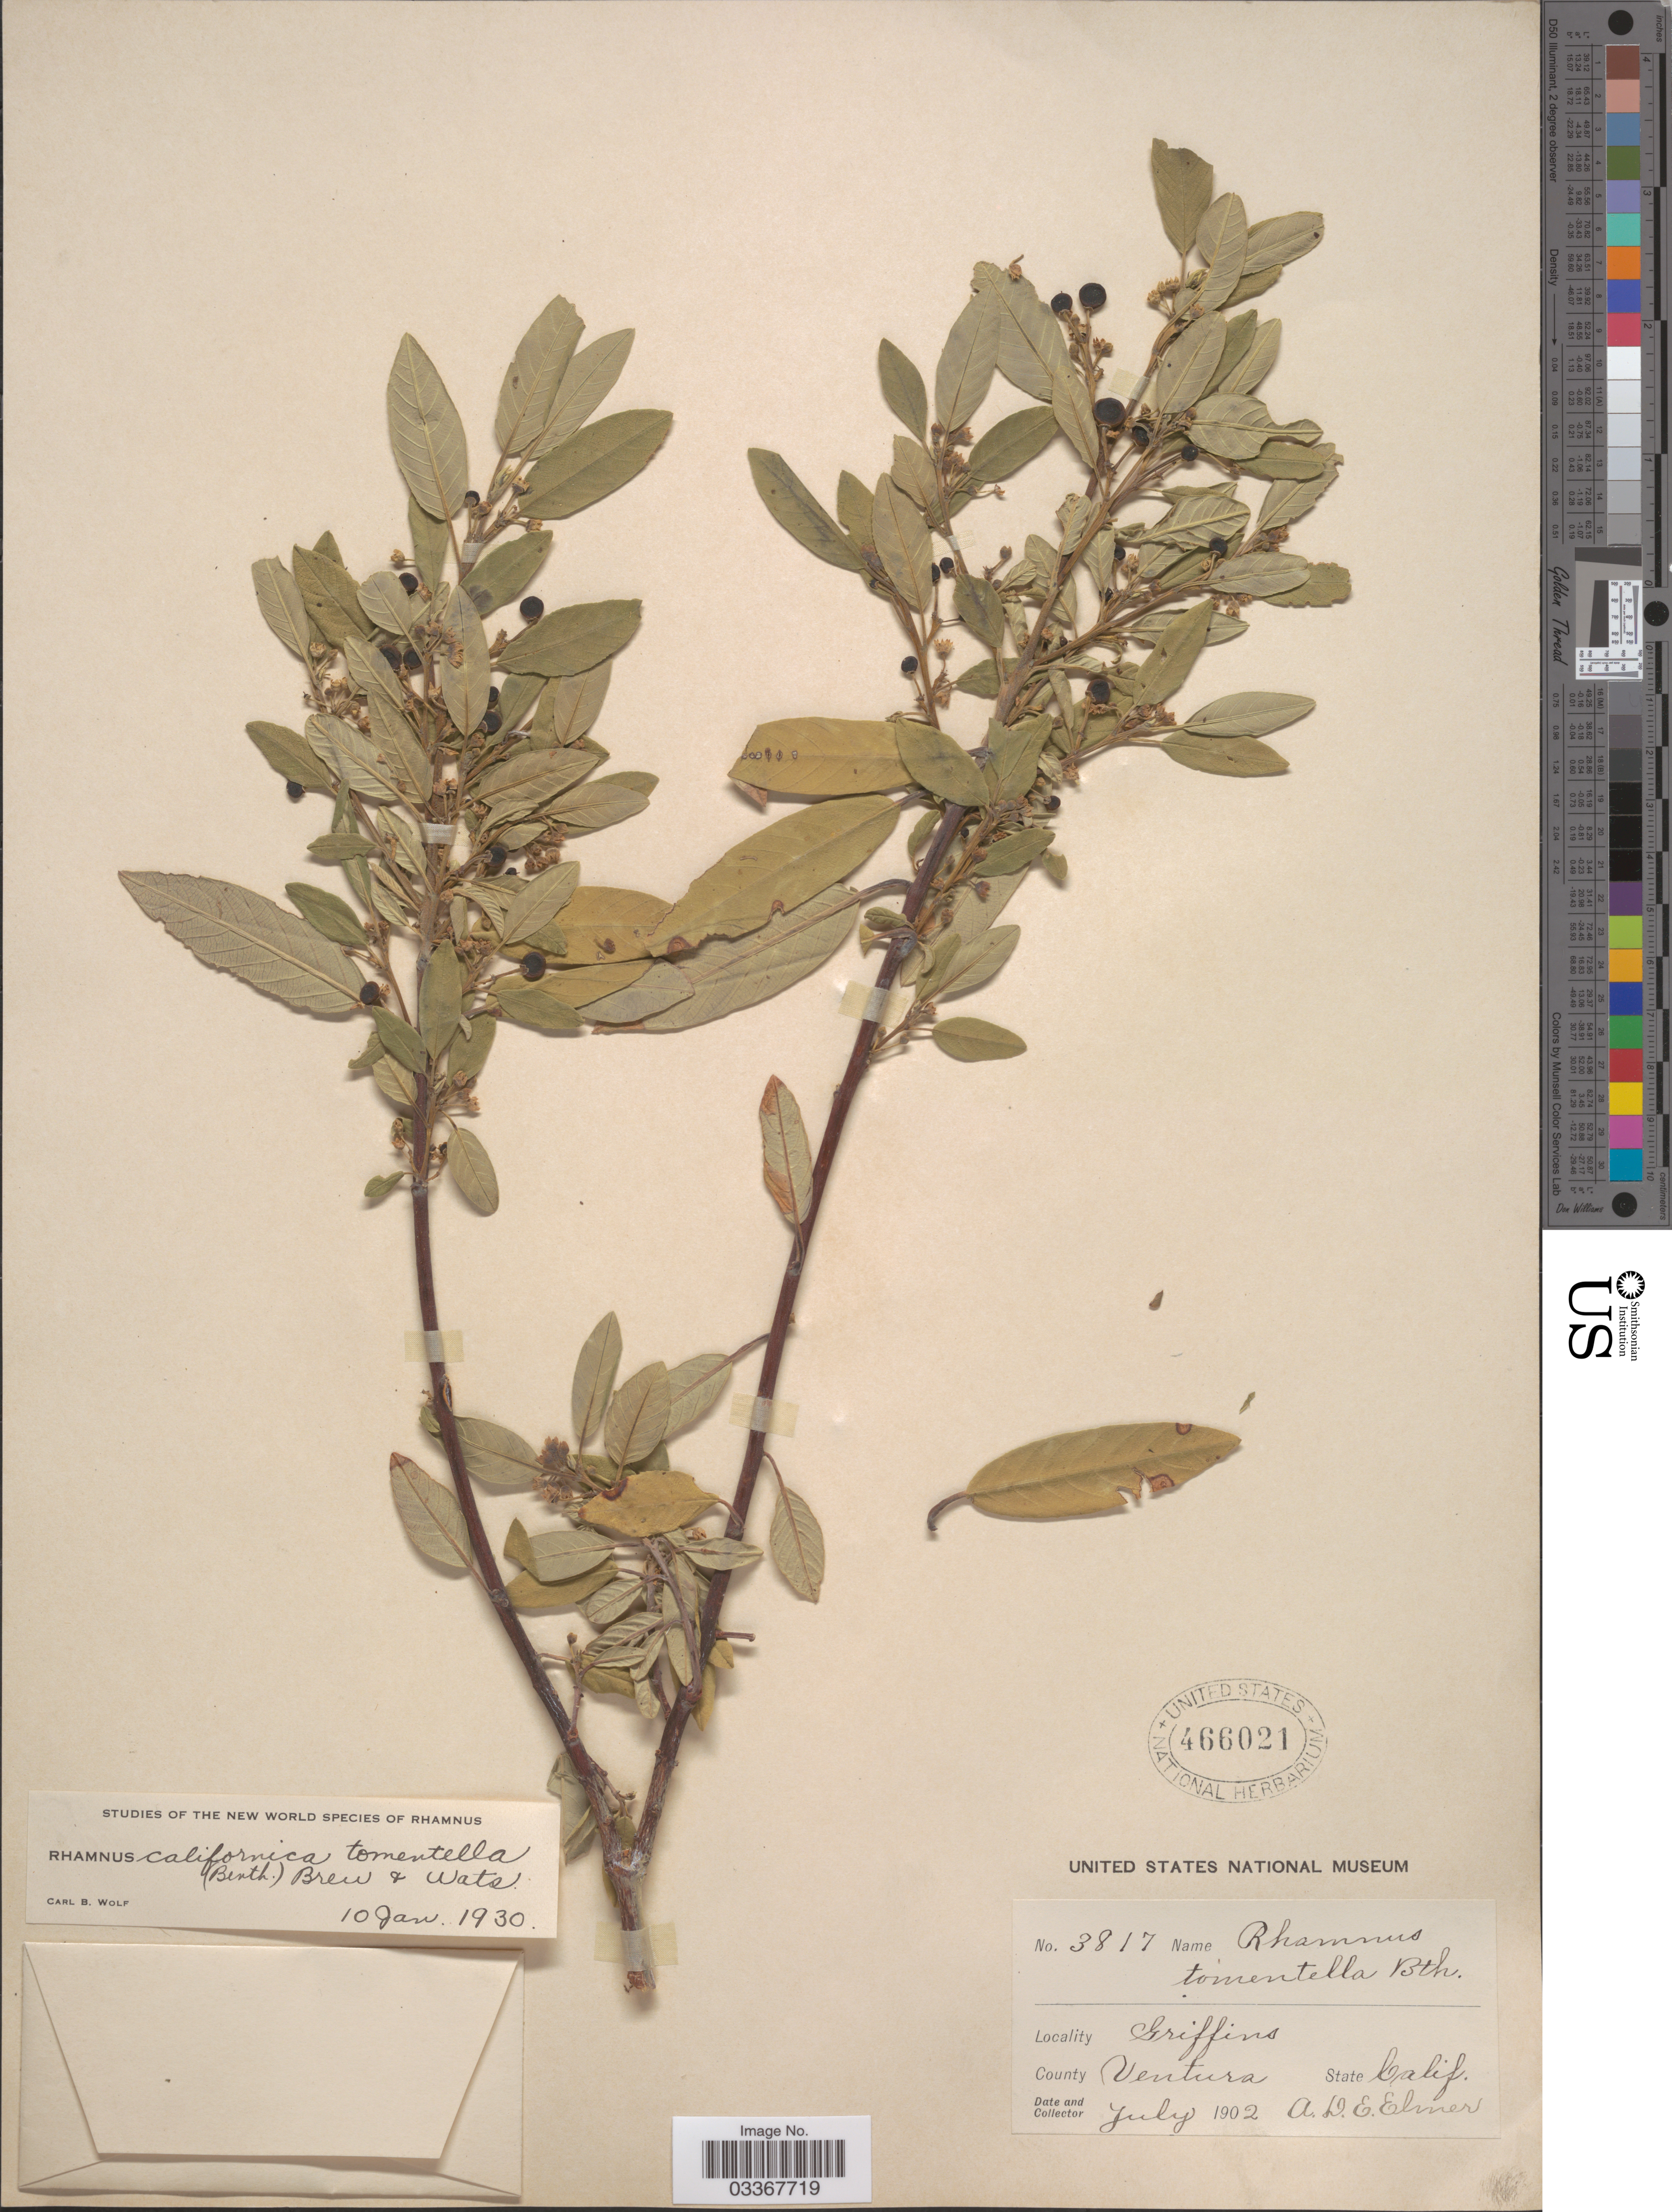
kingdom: Plantae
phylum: Tracheophyta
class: Magnoliopsida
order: Rosales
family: Rhamnaceae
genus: Frangula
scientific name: Frangula californica subsp. tomentella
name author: (Benth.) Kartesz & Gandhi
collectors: A. D. E. Elmer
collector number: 3817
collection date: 1902-07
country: United States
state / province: California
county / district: Ventura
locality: Griffins, County Ventura.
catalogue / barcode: US 466021